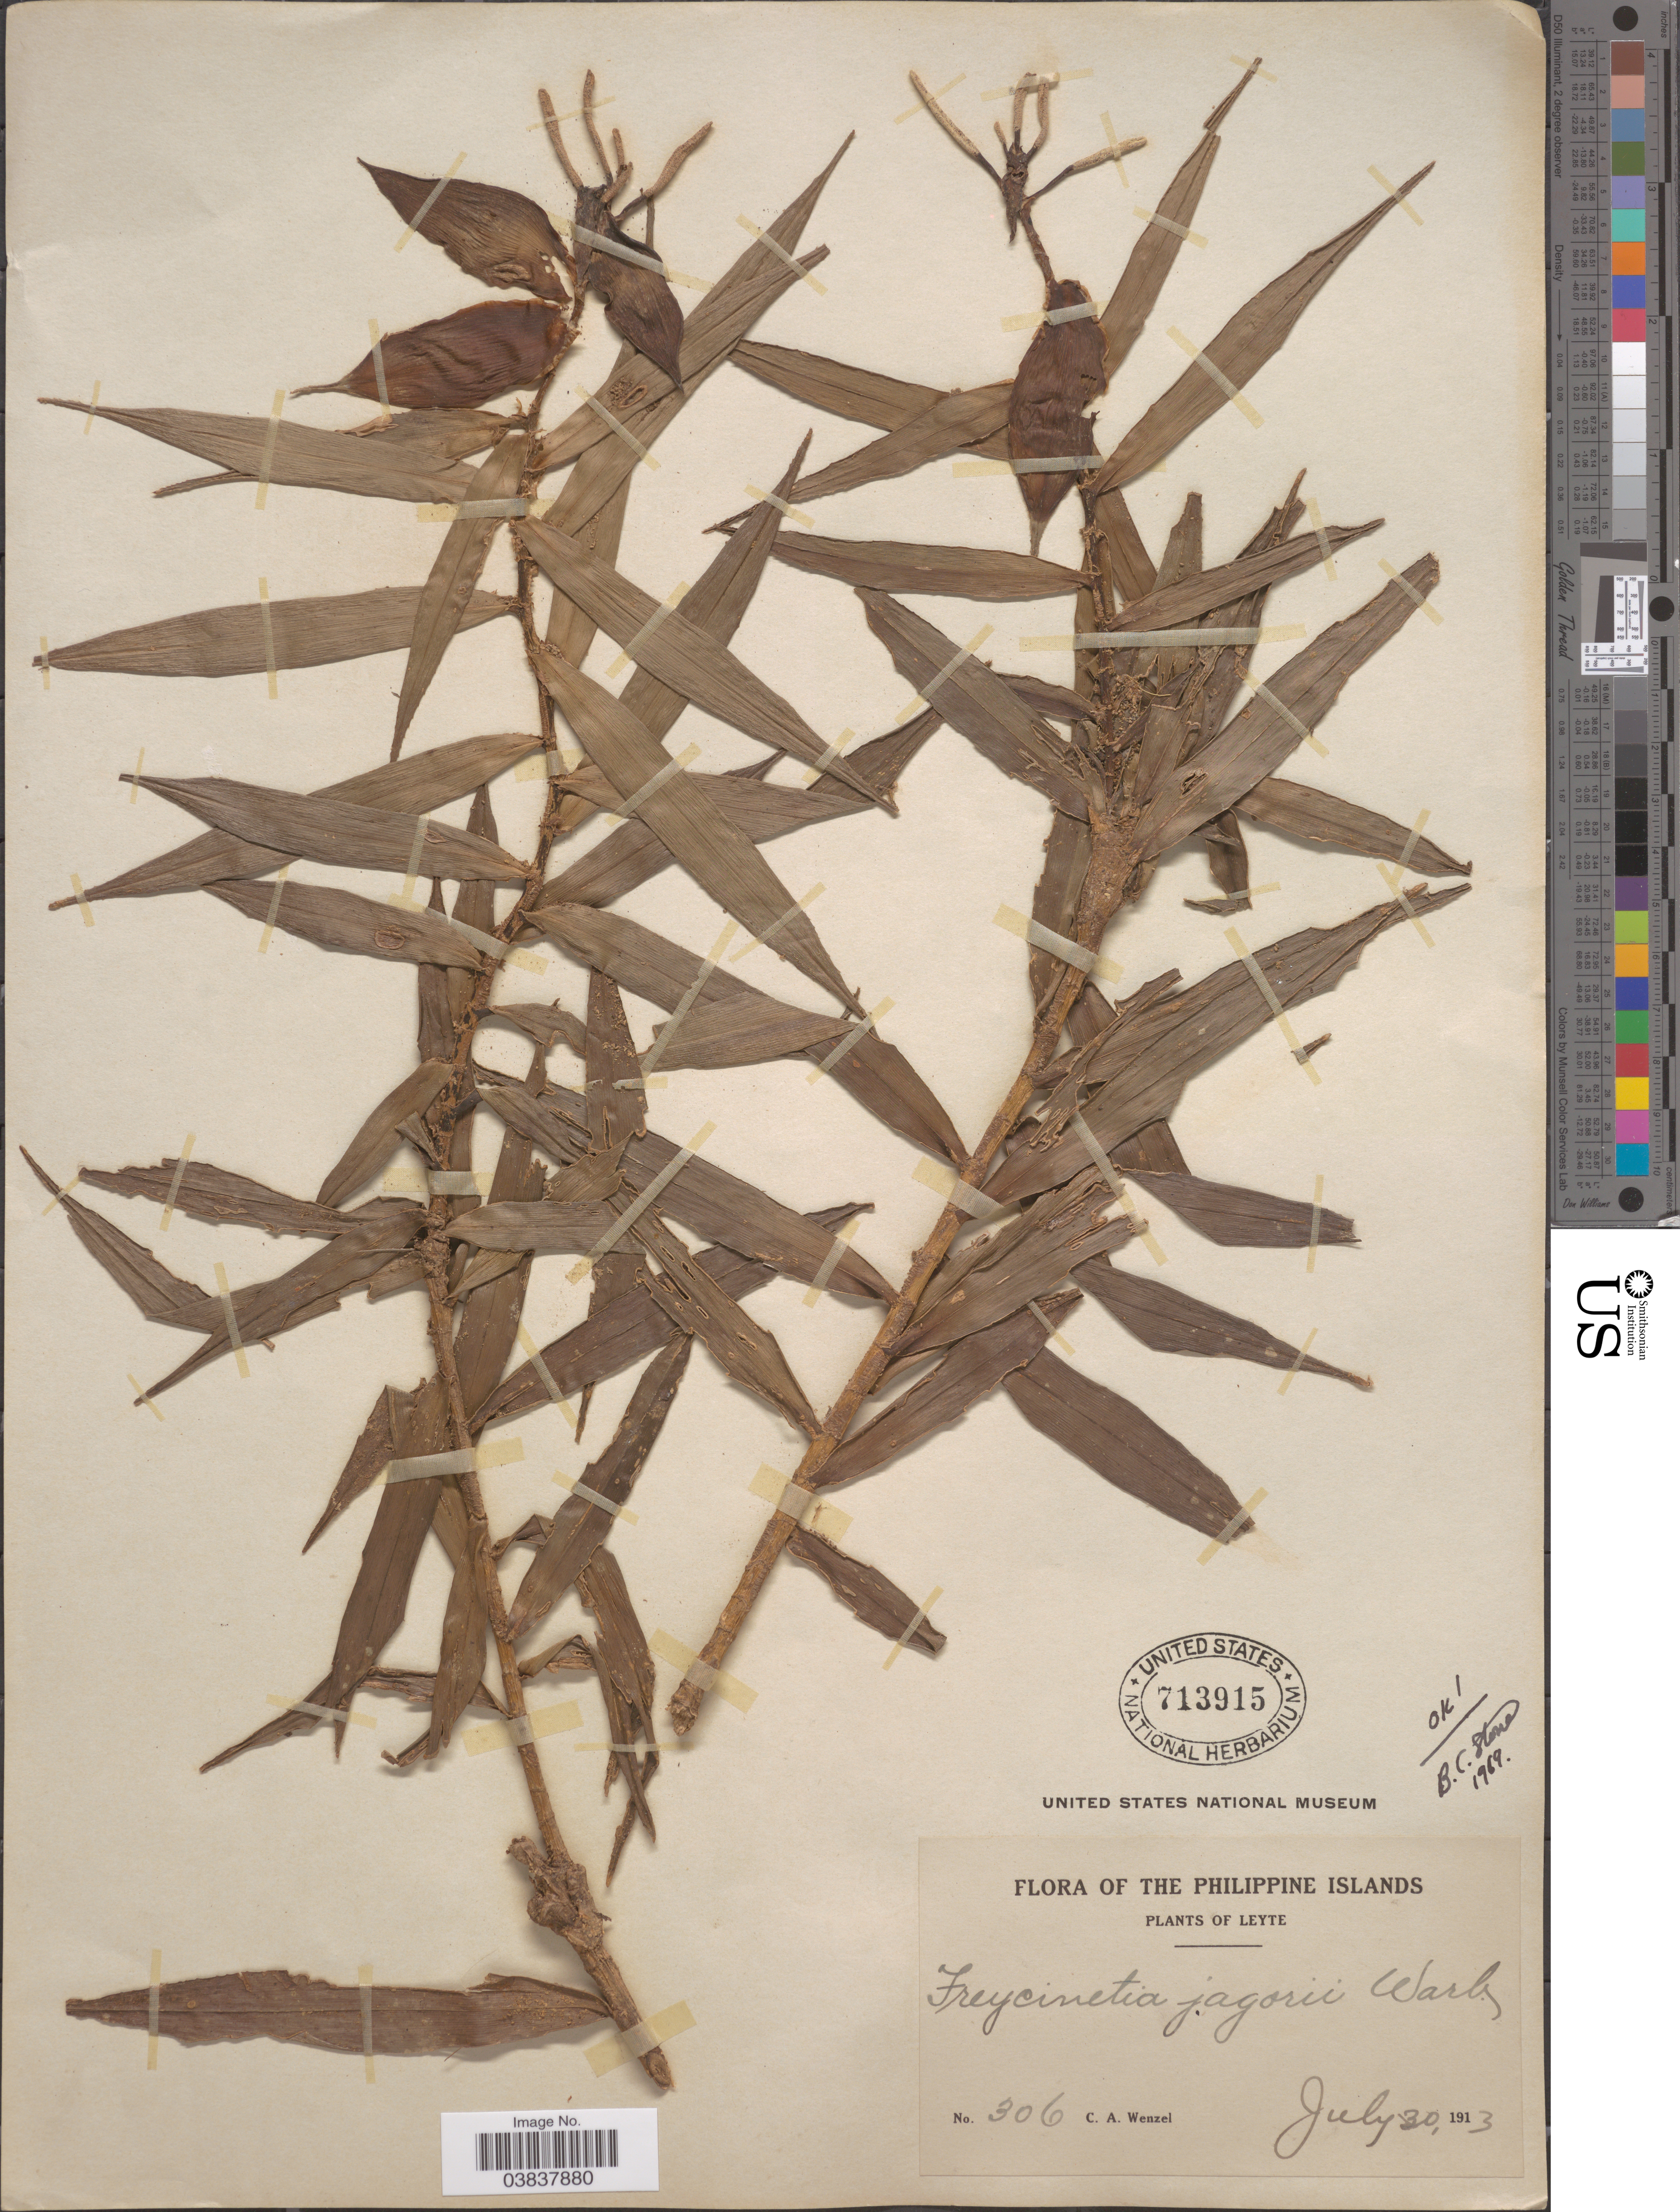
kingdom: Plantae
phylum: Tracheophyta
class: Liliopsida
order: Pandanales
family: Pandanaceae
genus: Freycinetia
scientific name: Freycinetia jagorii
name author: Warb.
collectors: C. Wenzel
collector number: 306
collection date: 1913-07-30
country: Philippines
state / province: Eastern Visayas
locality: Leyte.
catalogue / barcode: US 713915